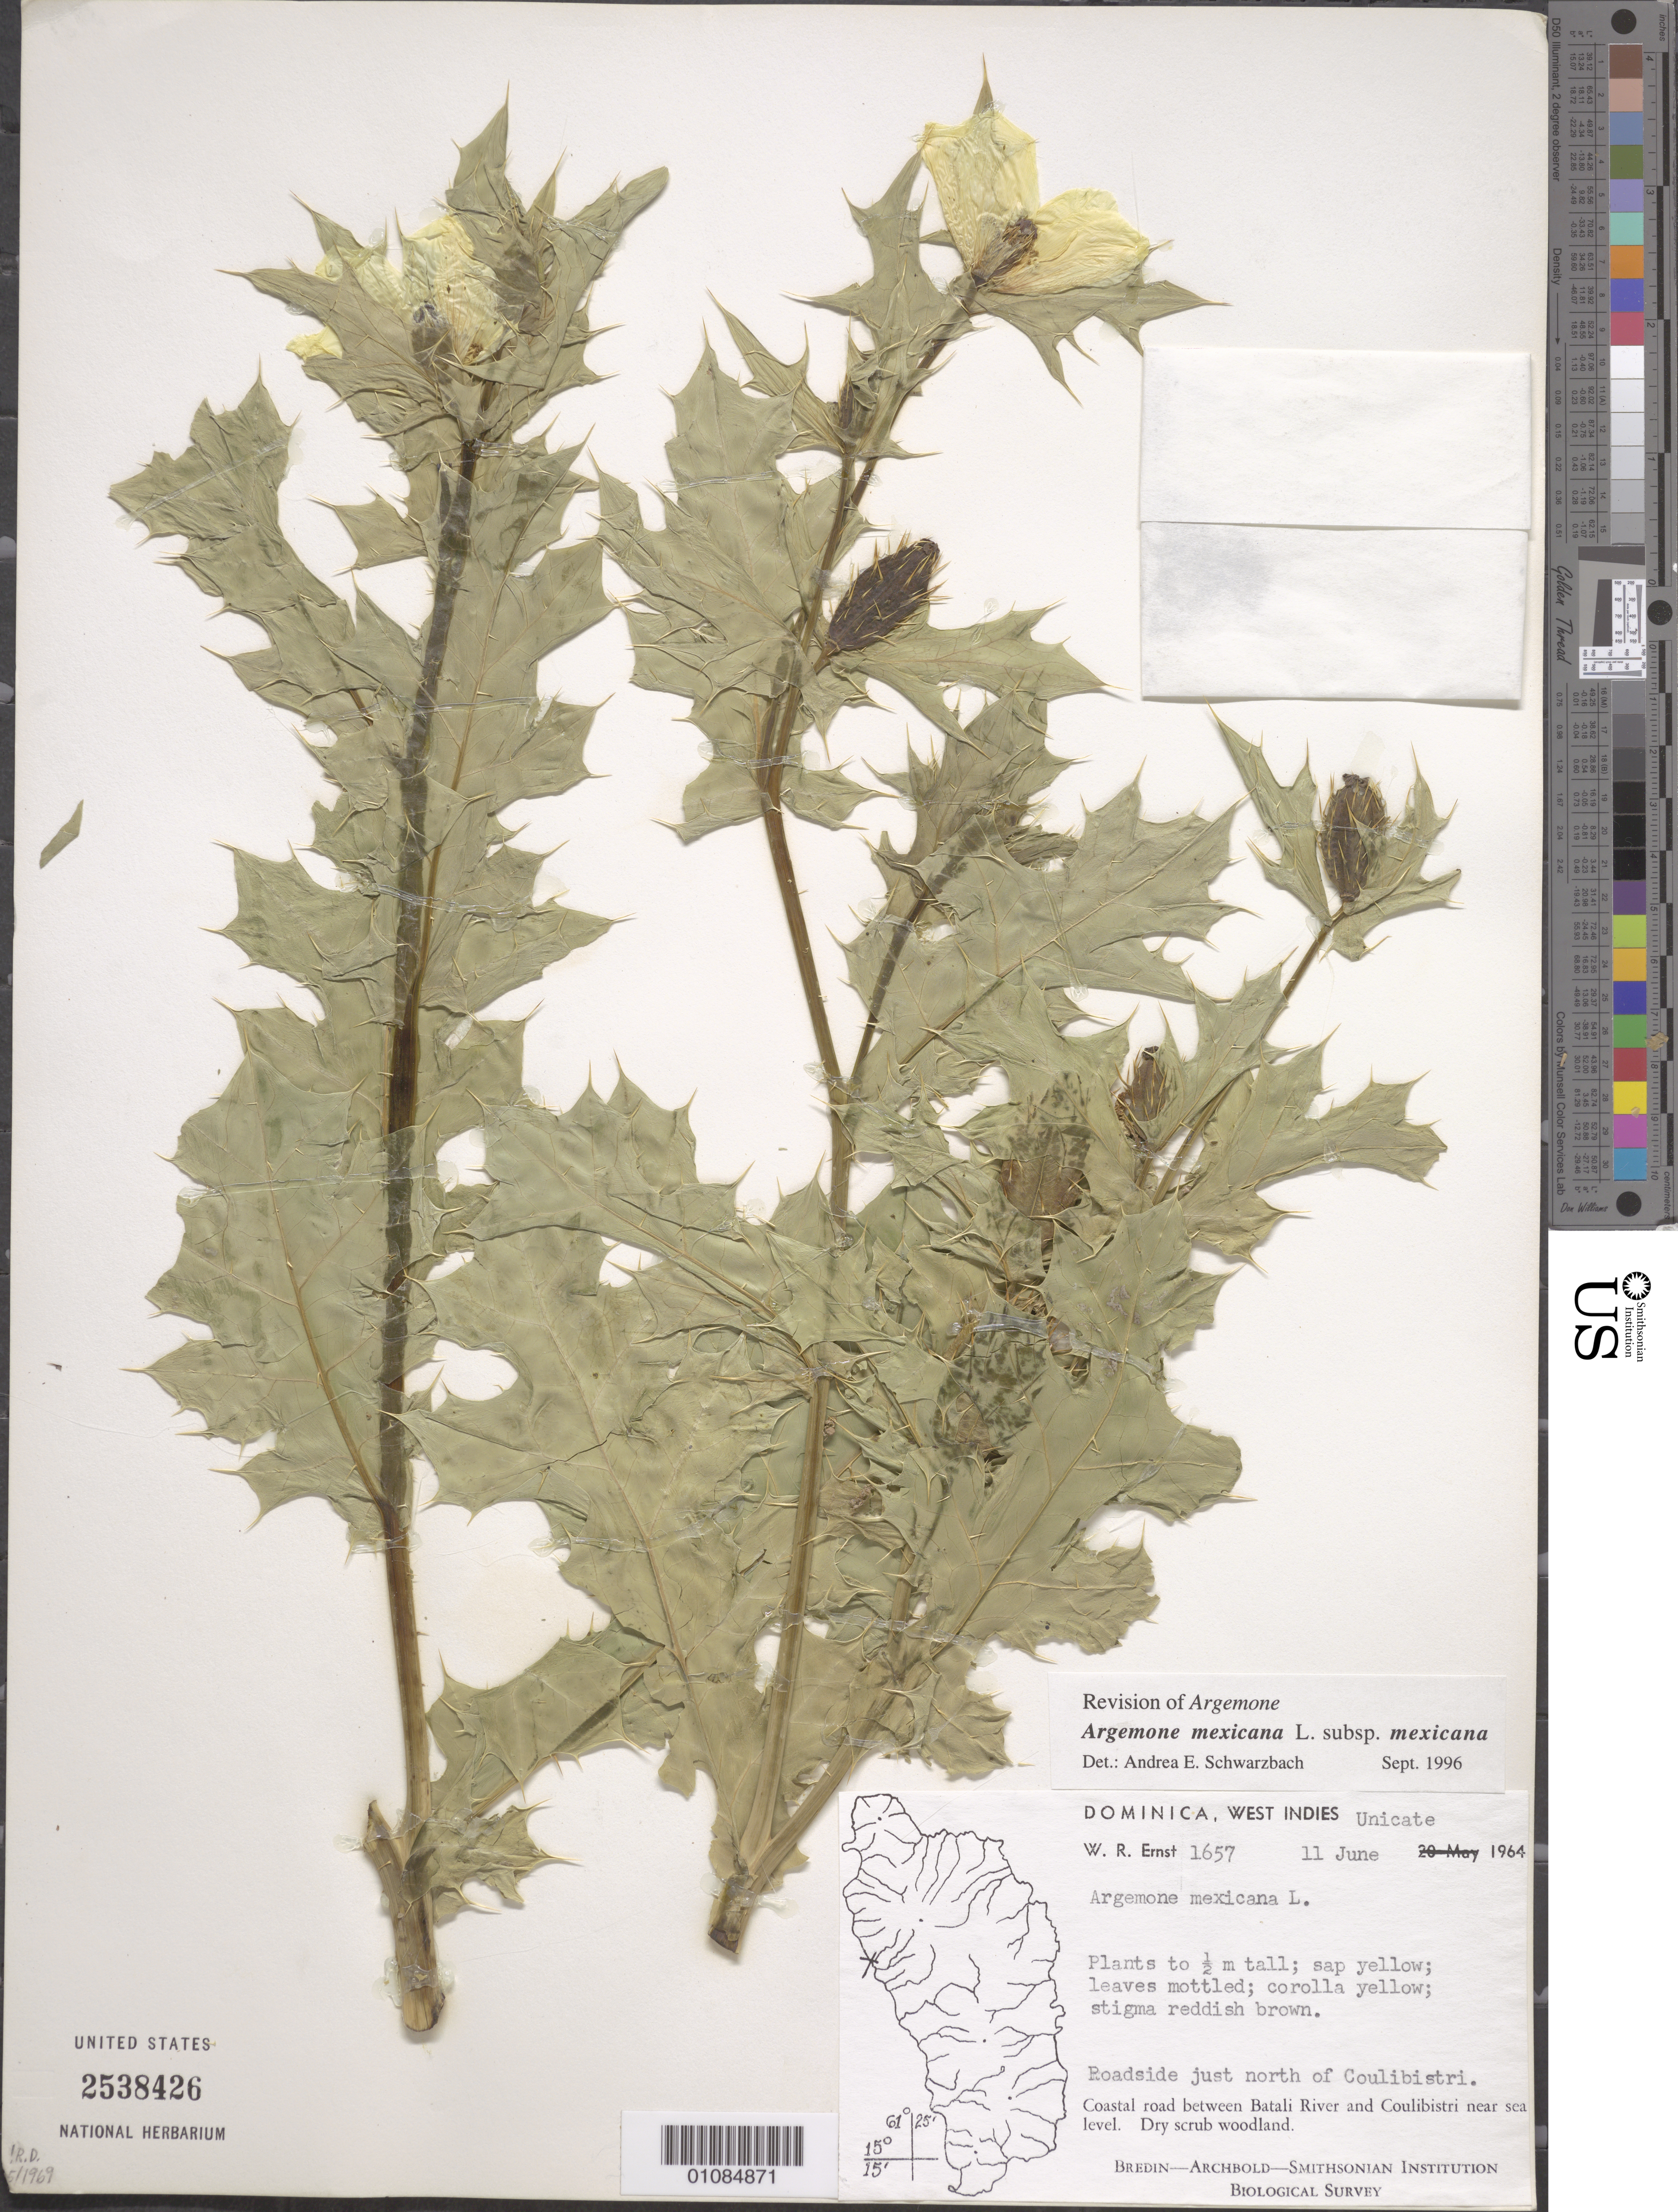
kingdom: Plantae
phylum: Tracheophyta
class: Magnoliopsida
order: Ranunculales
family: Papaveraceae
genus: Argemone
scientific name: Argemone mexicana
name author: L.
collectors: W. R. Ernst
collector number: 1657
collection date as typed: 11 Jun 1964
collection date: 1964-06-11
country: Dominica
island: Dominica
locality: Roadside just N of Coulibistri. Coastal road between Batali River and Coulibistri near sea level.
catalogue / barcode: US 2538426